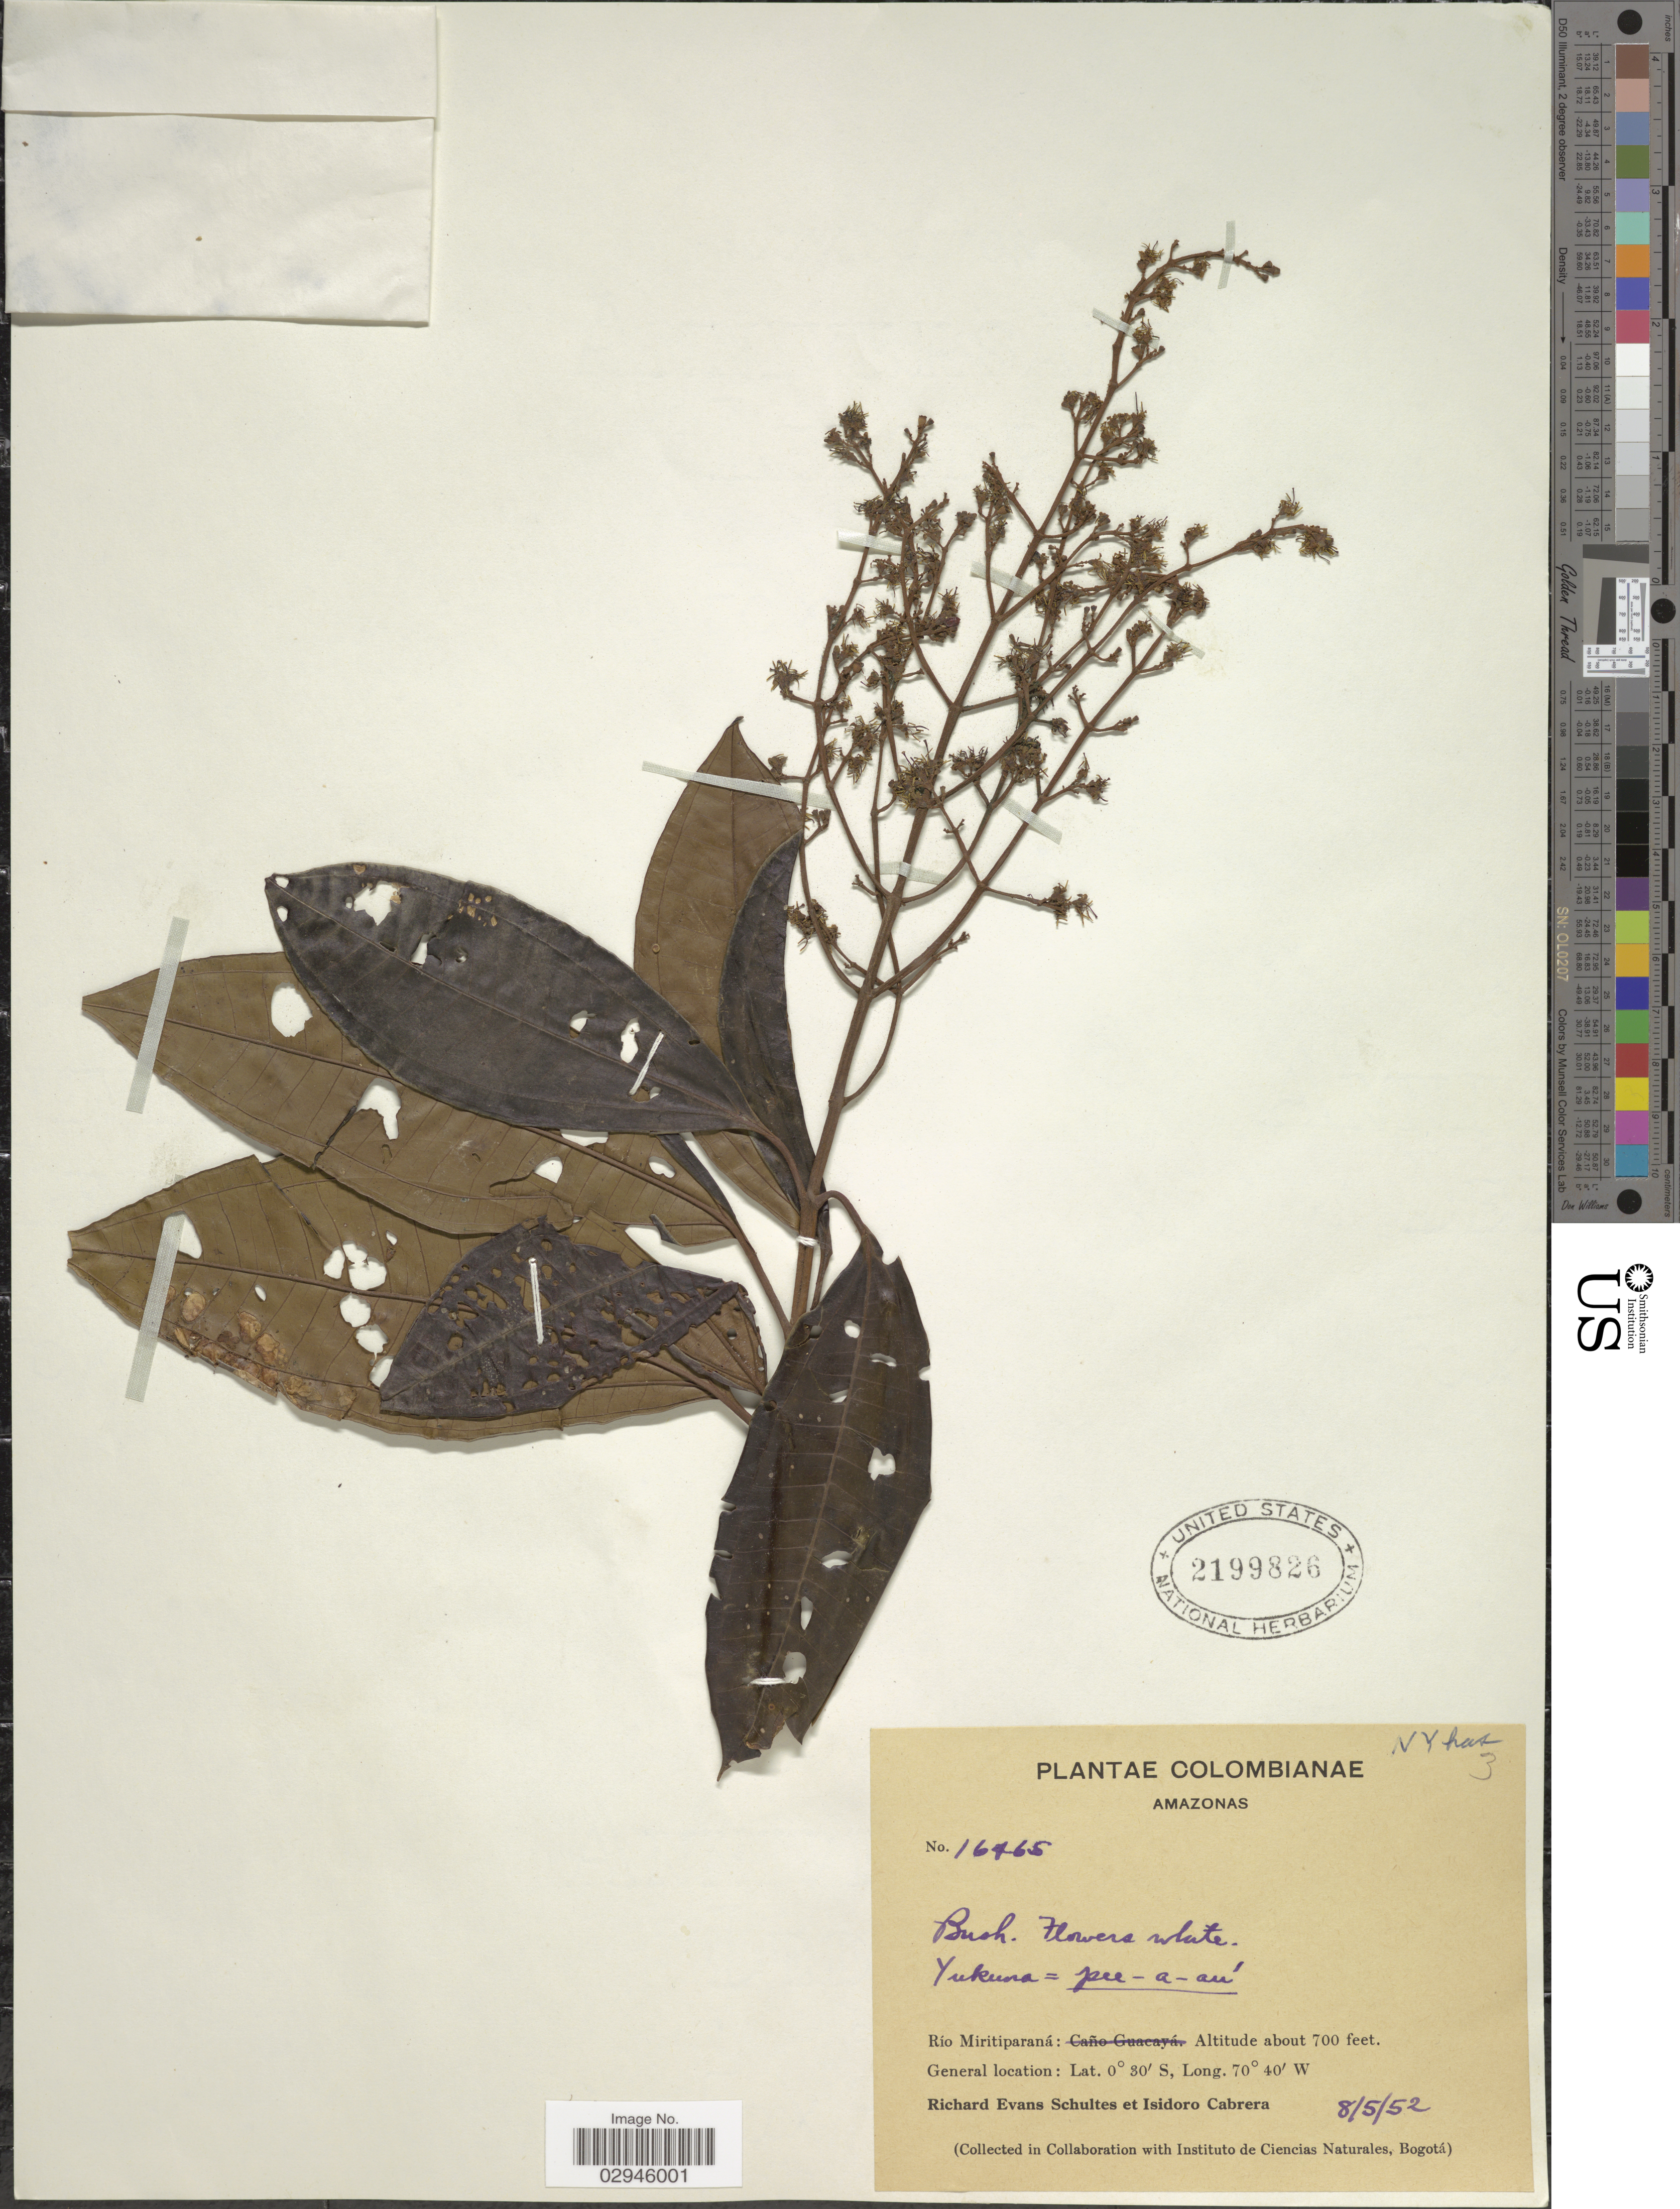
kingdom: Plantae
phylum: Tracheophyta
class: Magnoliopsida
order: Myrtales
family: Melastomataceae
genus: Miconia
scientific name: Miconia sp.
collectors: R. E. Schultes & I. Cabrera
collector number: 16465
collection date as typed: Transcribed d/m/y: 8/5/52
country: Colombia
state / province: Amazônas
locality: Río Miritiparaná.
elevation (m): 213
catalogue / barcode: US 2199826